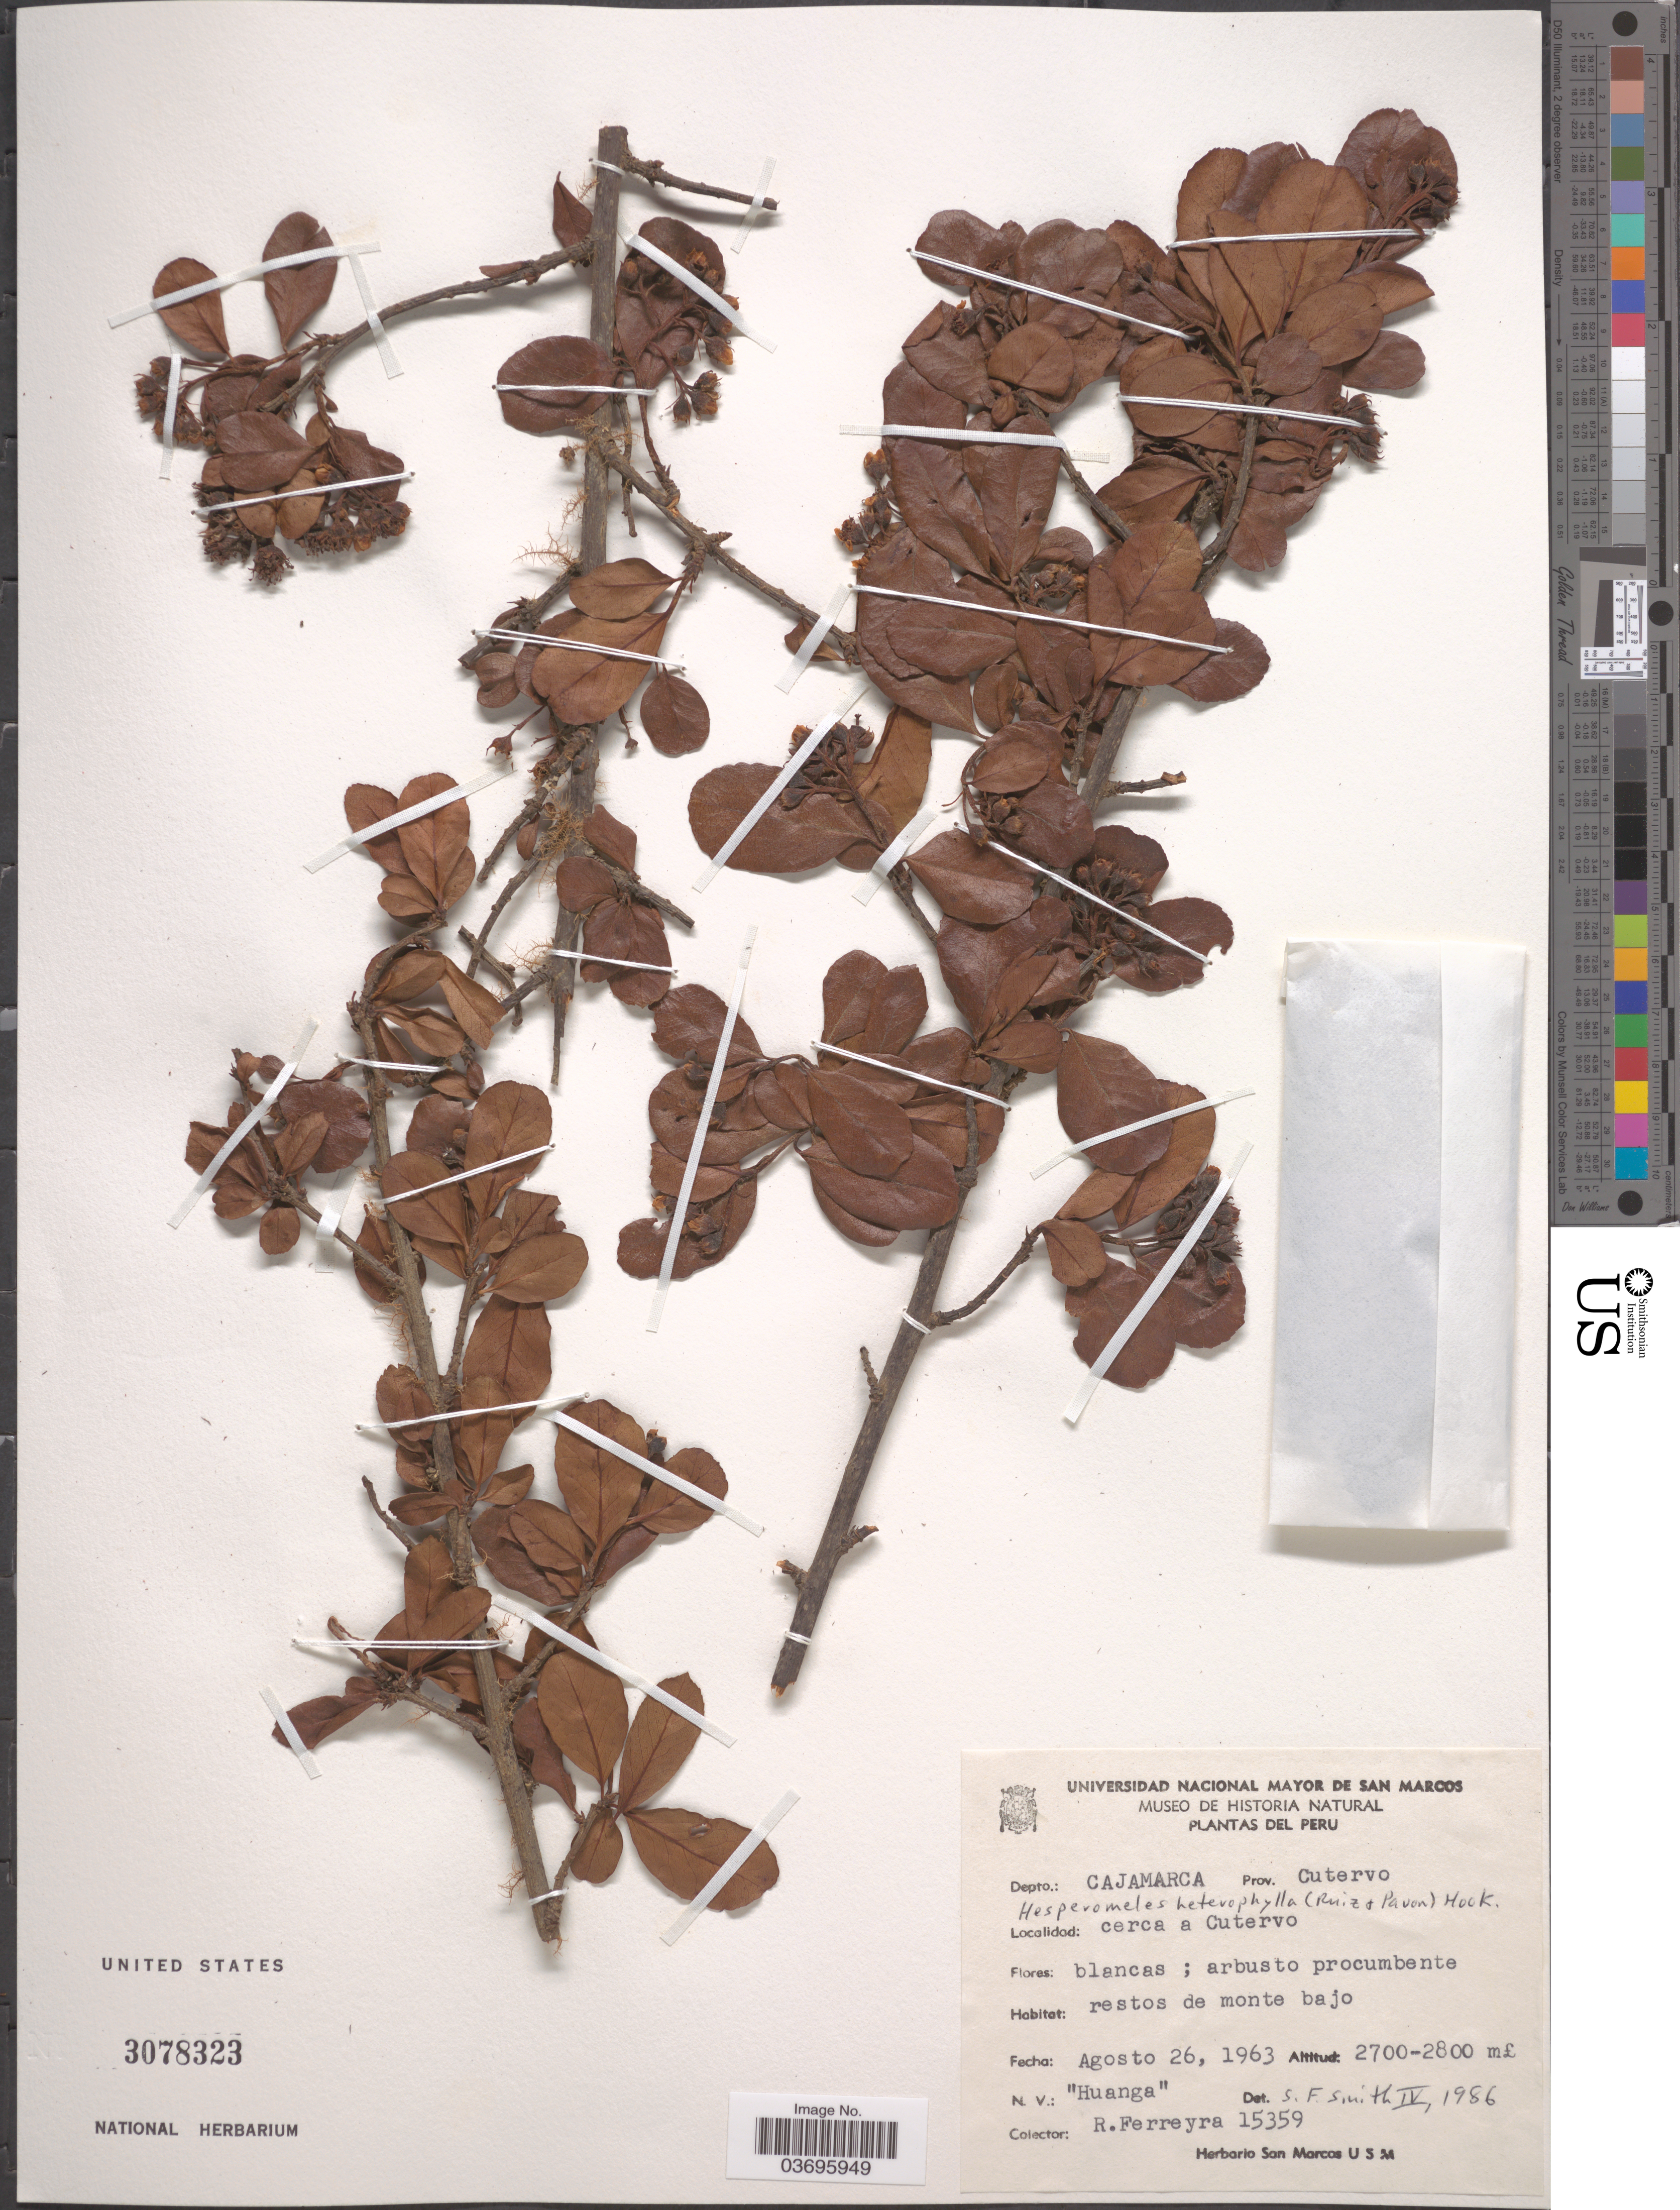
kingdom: Plantae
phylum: Tracheophyta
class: Magnoliopsida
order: Rosales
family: Rosaceae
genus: Hesperomeles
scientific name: Hesperomeles heterophylla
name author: (Ruiz & Pav.) Hook.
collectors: R. A. Ferreyra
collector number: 15359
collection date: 1963-08-26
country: Peru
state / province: Cajamarca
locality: Depto.: Cajamarca. Prov. Cutervo. Cerca a Cutervo.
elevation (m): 2700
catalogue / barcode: US 3078323